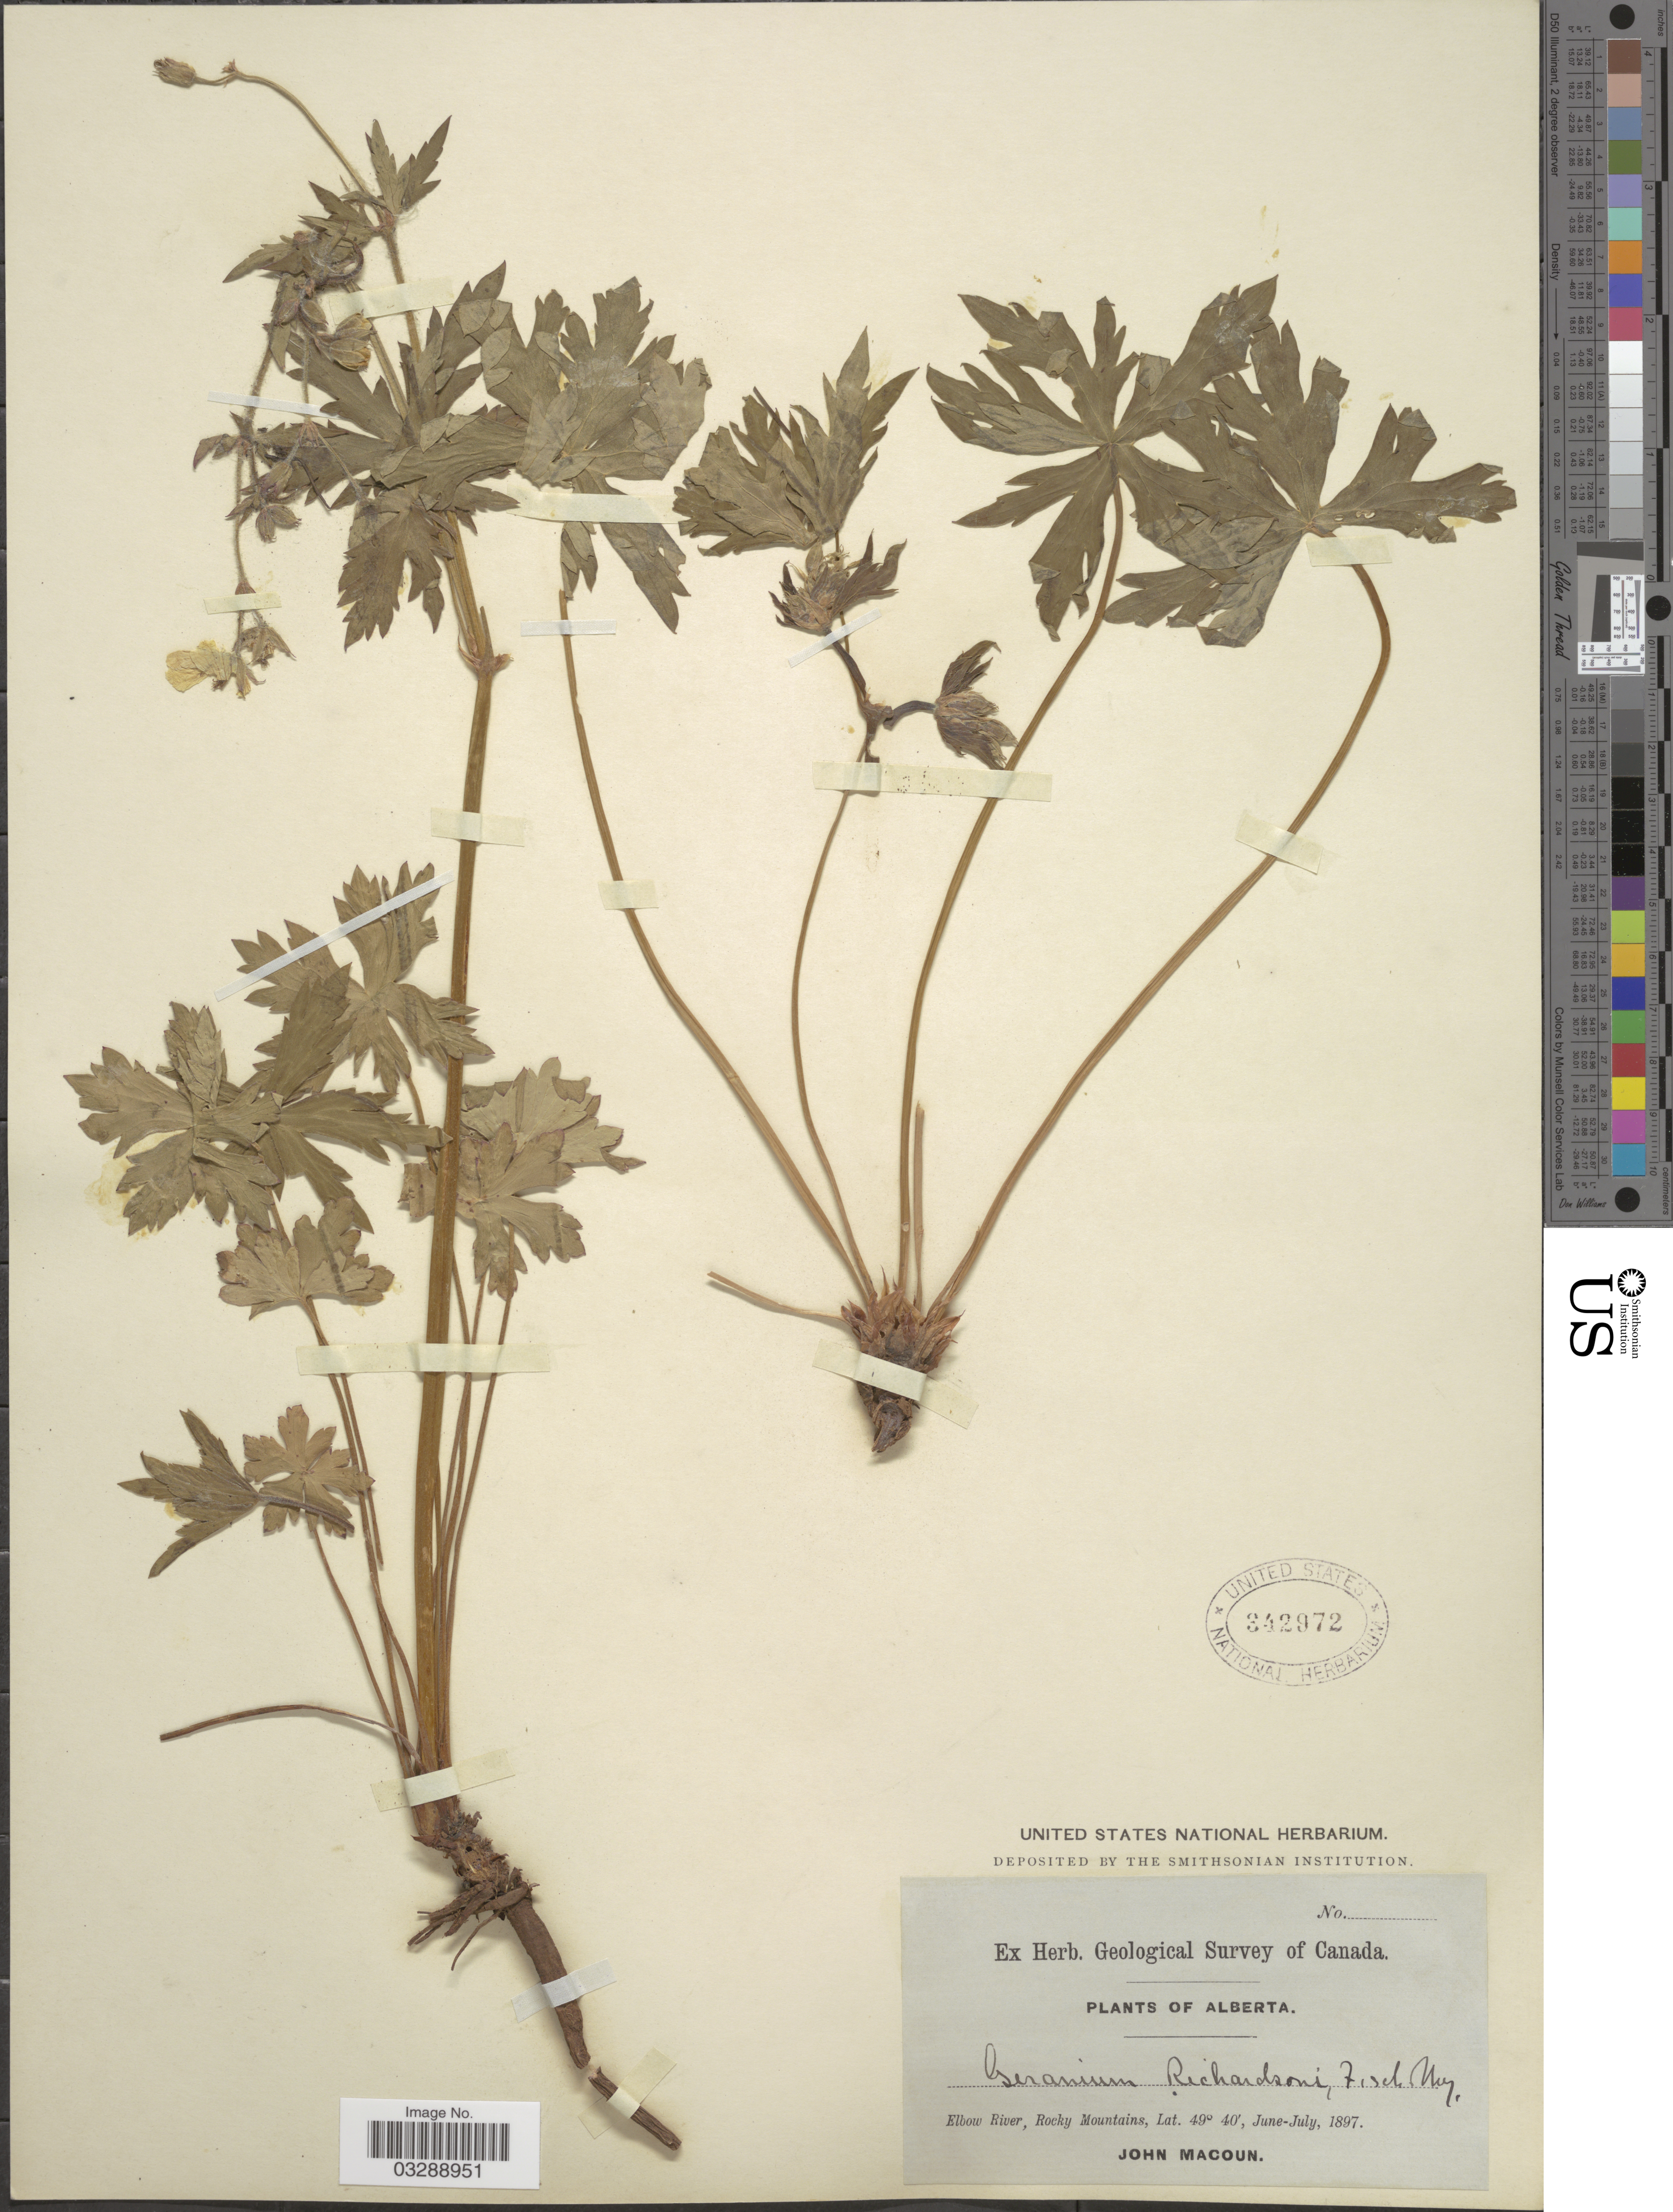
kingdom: Plantae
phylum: Tracheophyta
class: Magnoliopsida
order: Geraniales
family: Geraniaceae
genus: Geranium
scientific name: Geranium richardsonii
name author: Fisch. & Trautv.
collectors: J. Macoun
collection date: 1897-06/1897-07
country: Canada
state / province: Alberta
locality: Elbow River, Rocky Mountains.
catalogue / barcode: US 342972